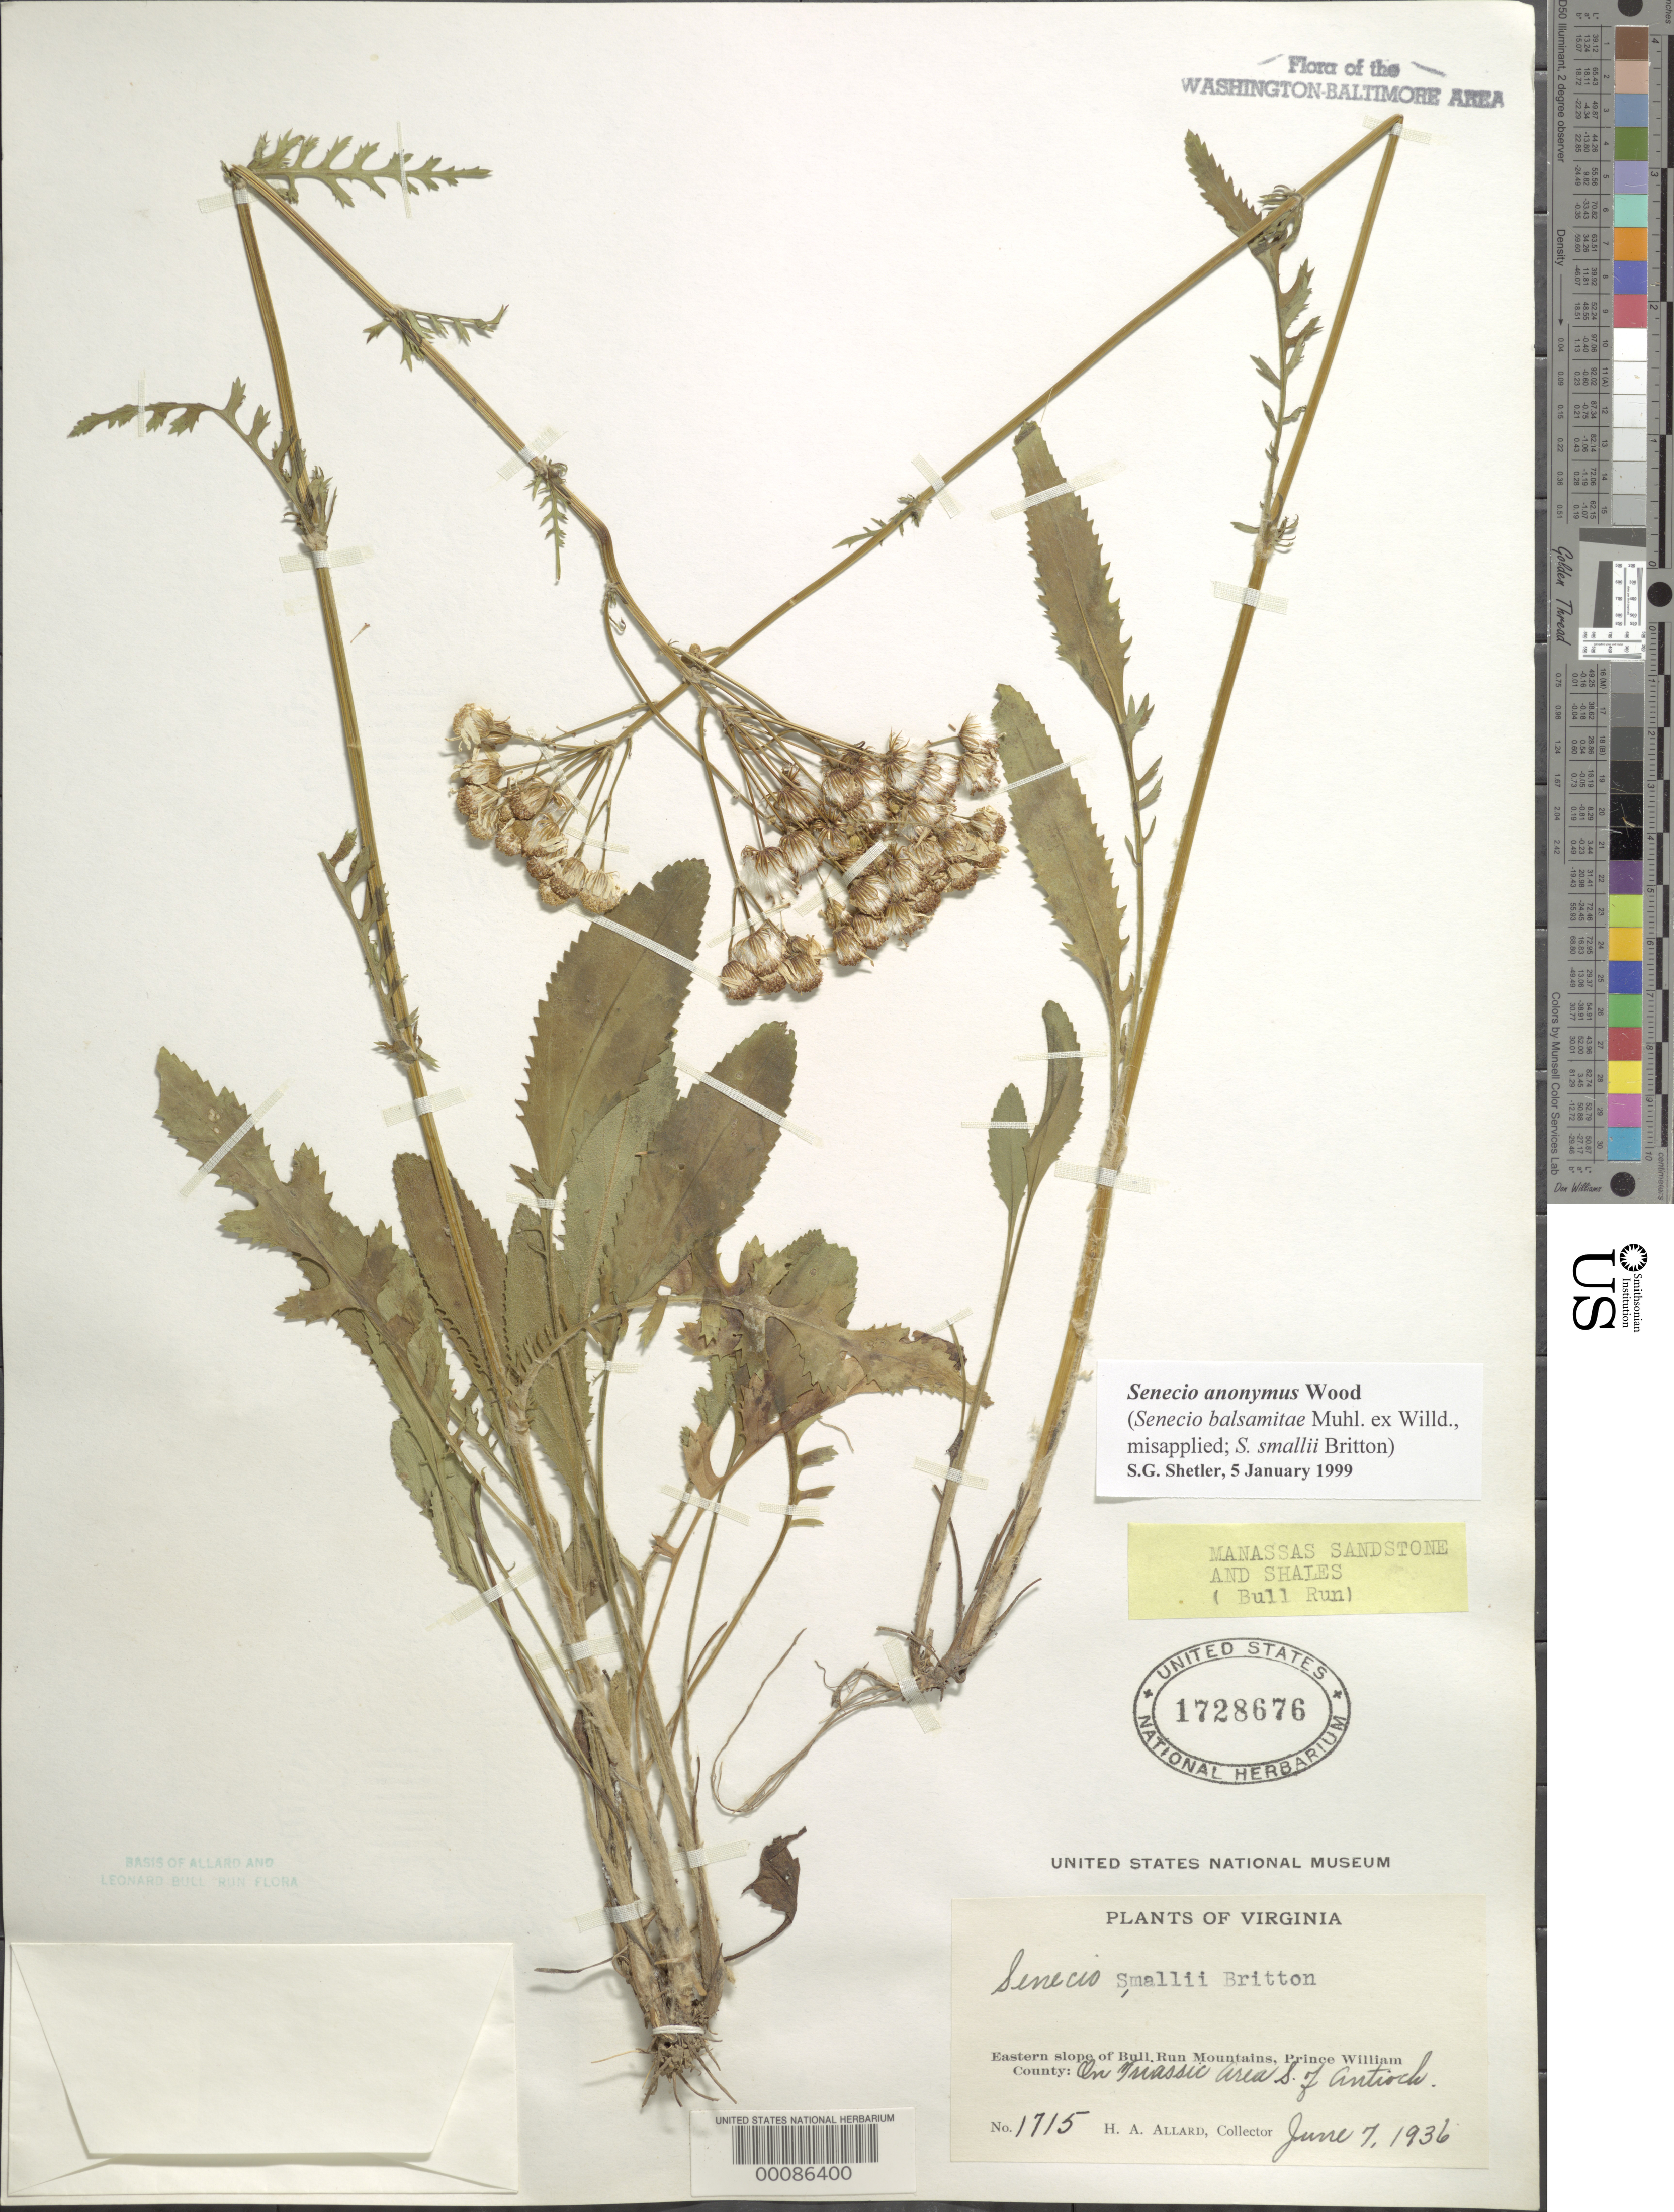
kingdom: Plantae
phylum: Tracheophyta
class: Magnoliopsida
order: Asterales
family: Asteraceae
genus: Packera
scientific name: Packera anonyma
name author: (Alph. Wood) W.A. Weber & Á. Löve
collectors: H. A. Allard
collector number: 1715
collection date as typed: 07 Jun 1936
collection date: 1936-06-07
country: United States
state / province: Virginia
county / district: Prince William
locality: South of Antioch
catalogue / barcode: US 1728676